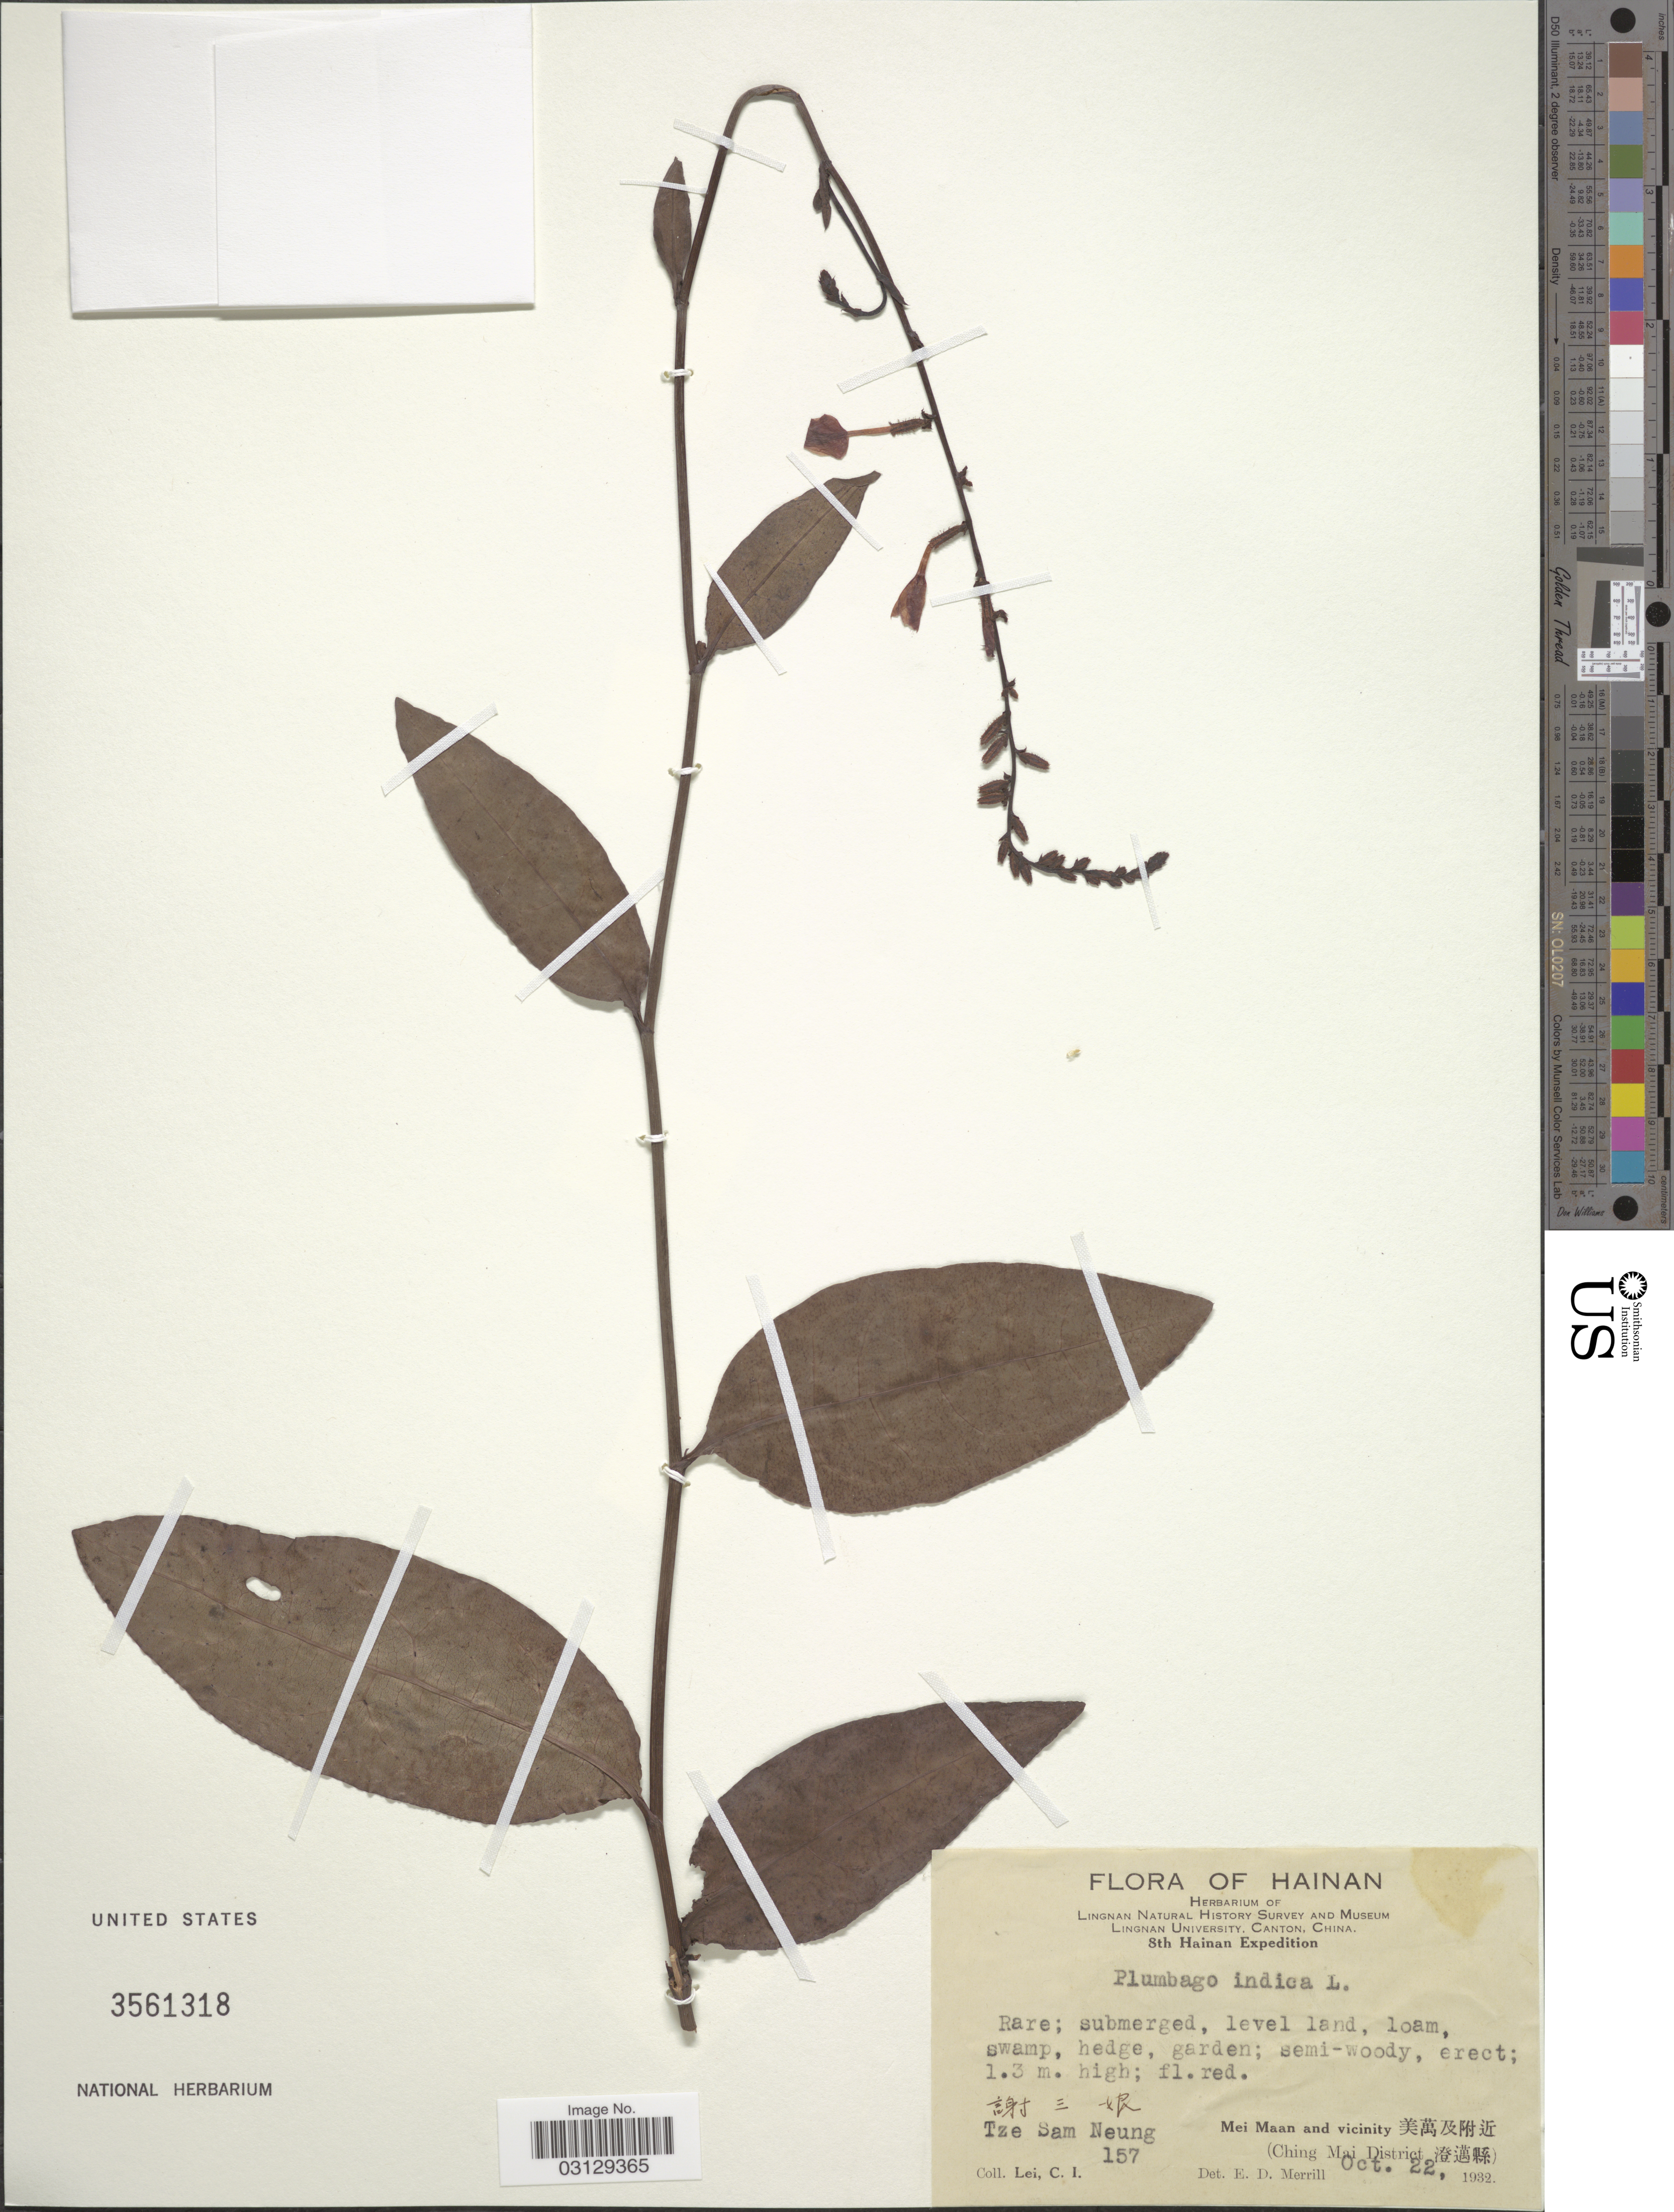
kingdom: Plantae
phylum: Tracheophyta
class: Magnoliopsida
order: Caryophyllales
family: Plumbaginaceae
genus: Plumbago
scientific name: Plumbago indica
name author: L.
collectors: C. I. Lei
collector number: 157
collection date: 1932-10-22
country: China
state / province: Hainan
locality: Tze Sam Neung. Mei Maan and vicinity (Ching Mai District).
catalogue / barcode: US 3561318